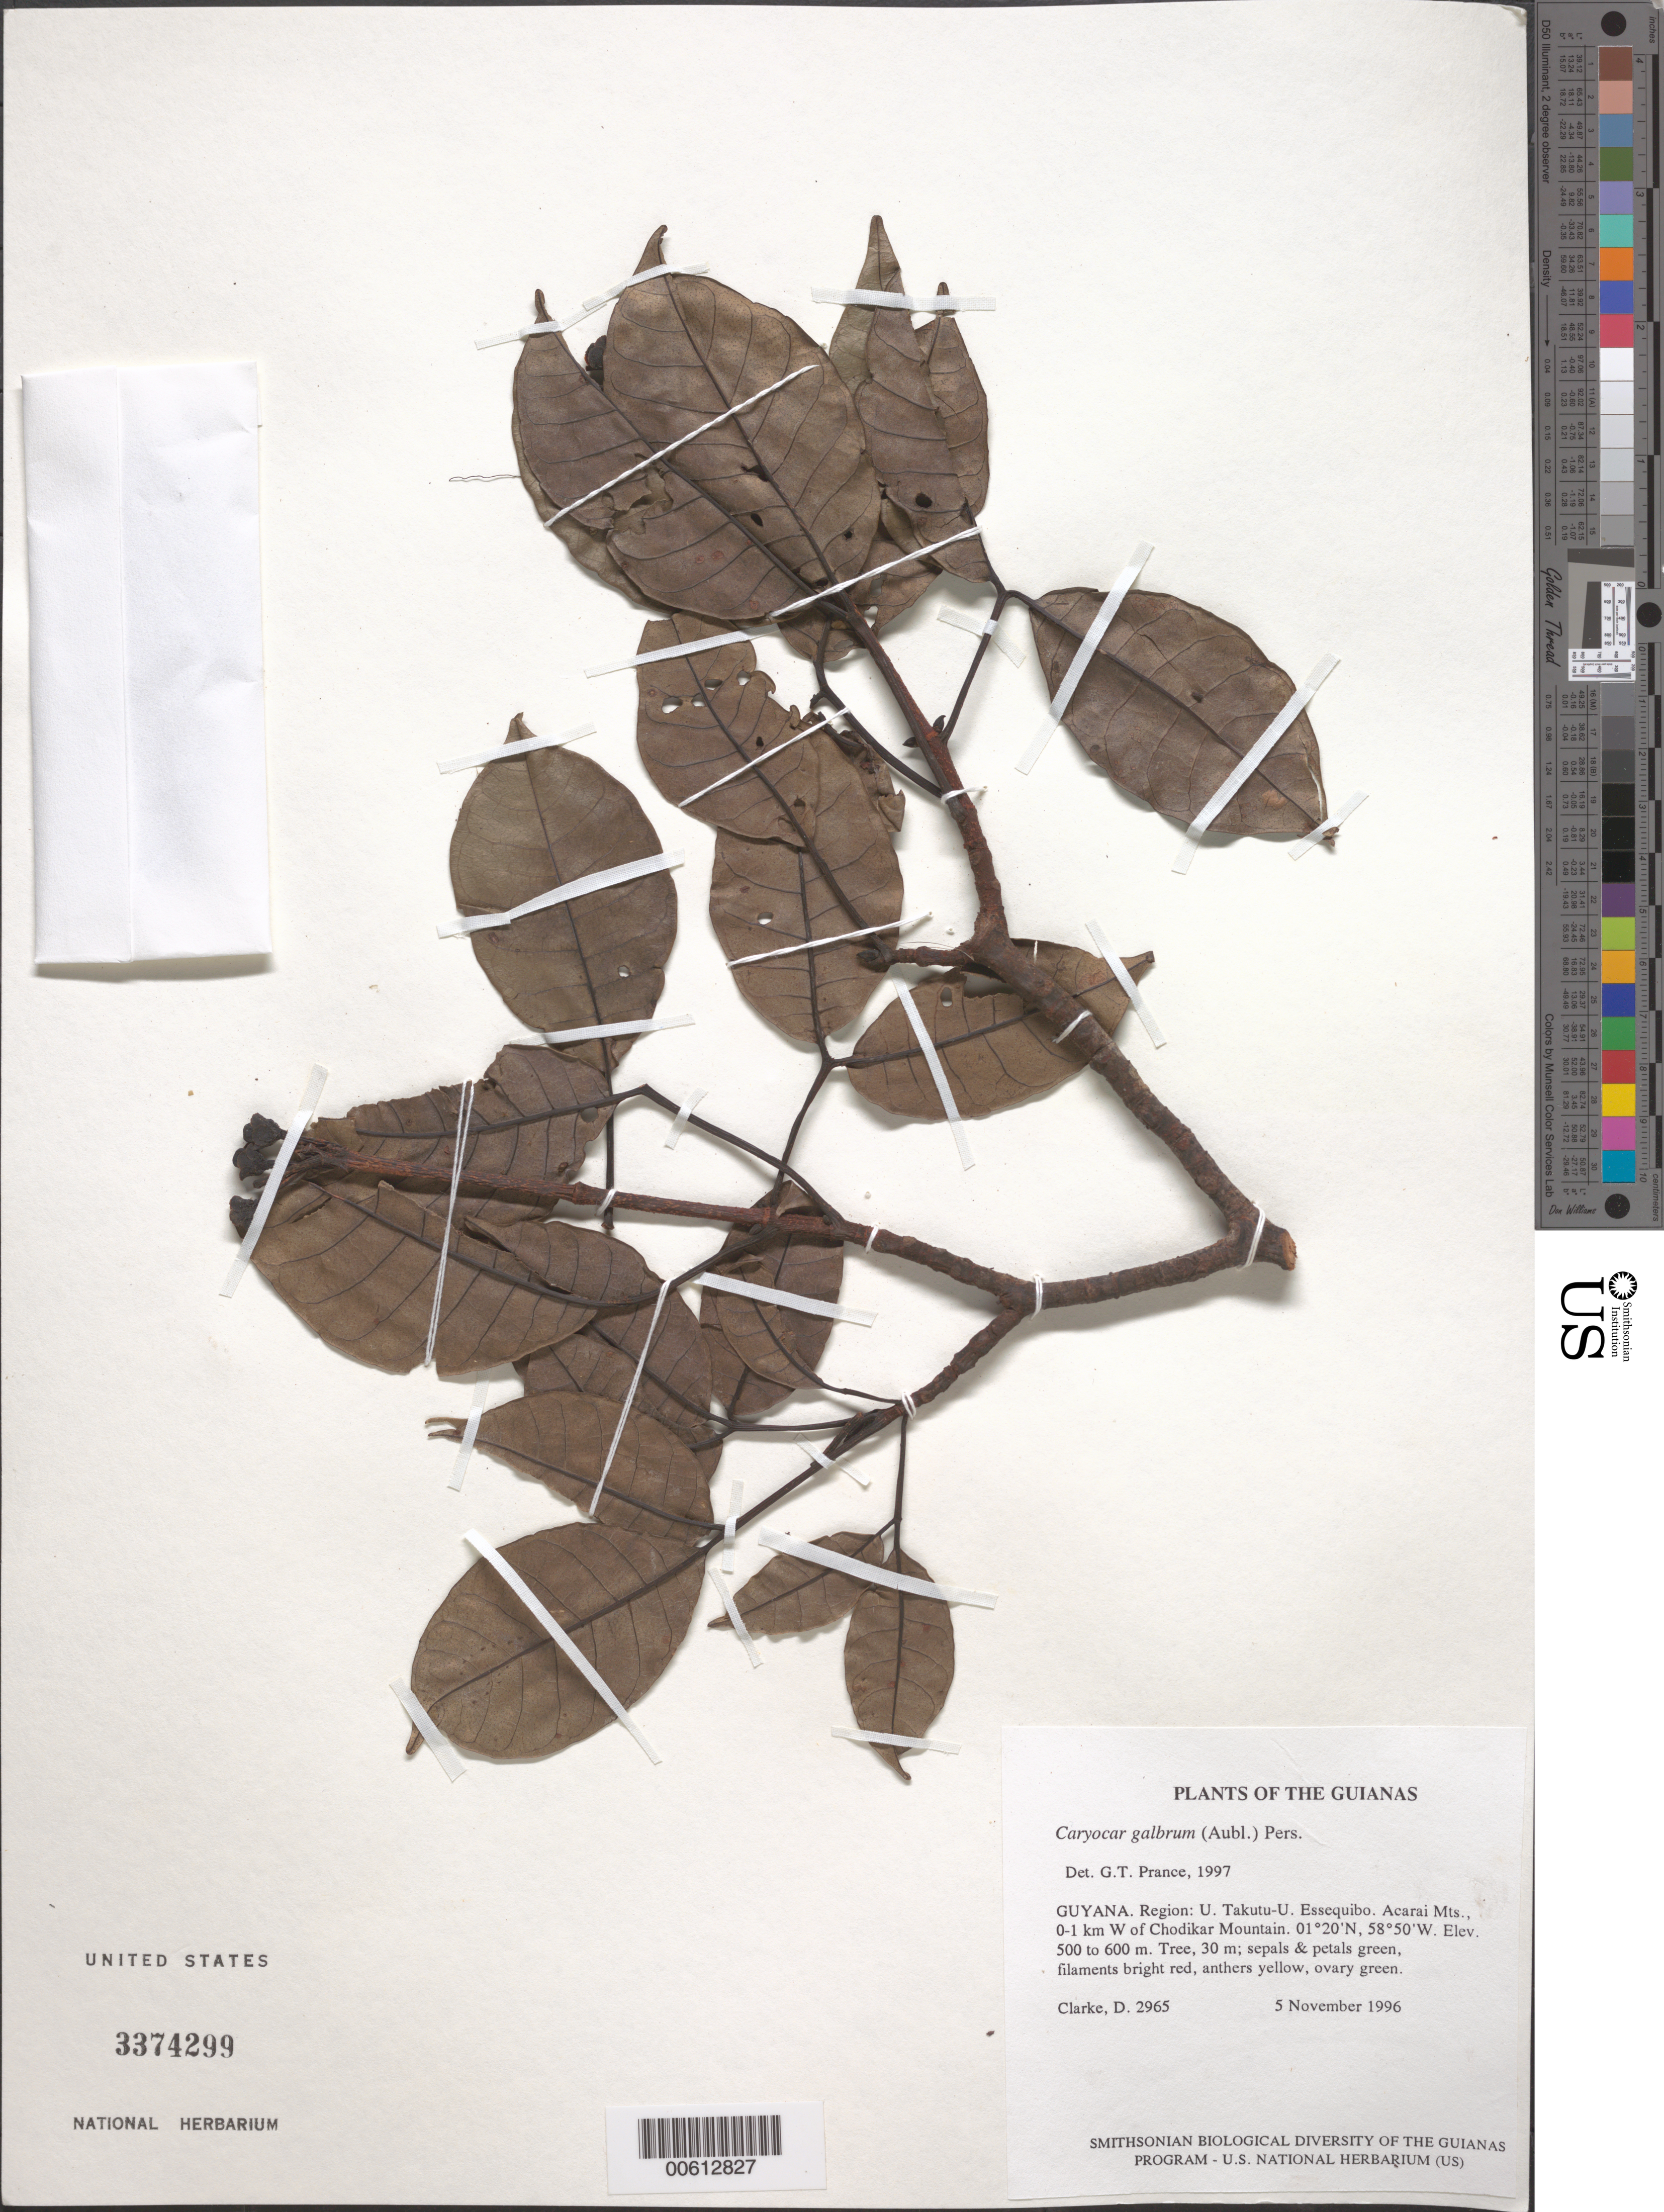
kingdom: Plantae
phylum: Tracheophyta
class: Magnoliopsida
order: Malpighiales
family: Caryocaraceae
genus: Caryocar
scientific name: Caryocar glabrum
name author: (Aubl.) Pers.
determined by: Prance, G. T.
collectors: H. D. Clarke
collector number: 2965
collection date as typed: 5 November 1996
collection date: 1996-11-05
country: Guyana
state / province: U. Takutu-U. Essequibo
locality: Acarai Mts., 0-1 km W of Chodikar Mountain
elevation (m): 500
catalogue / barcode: US 3374299